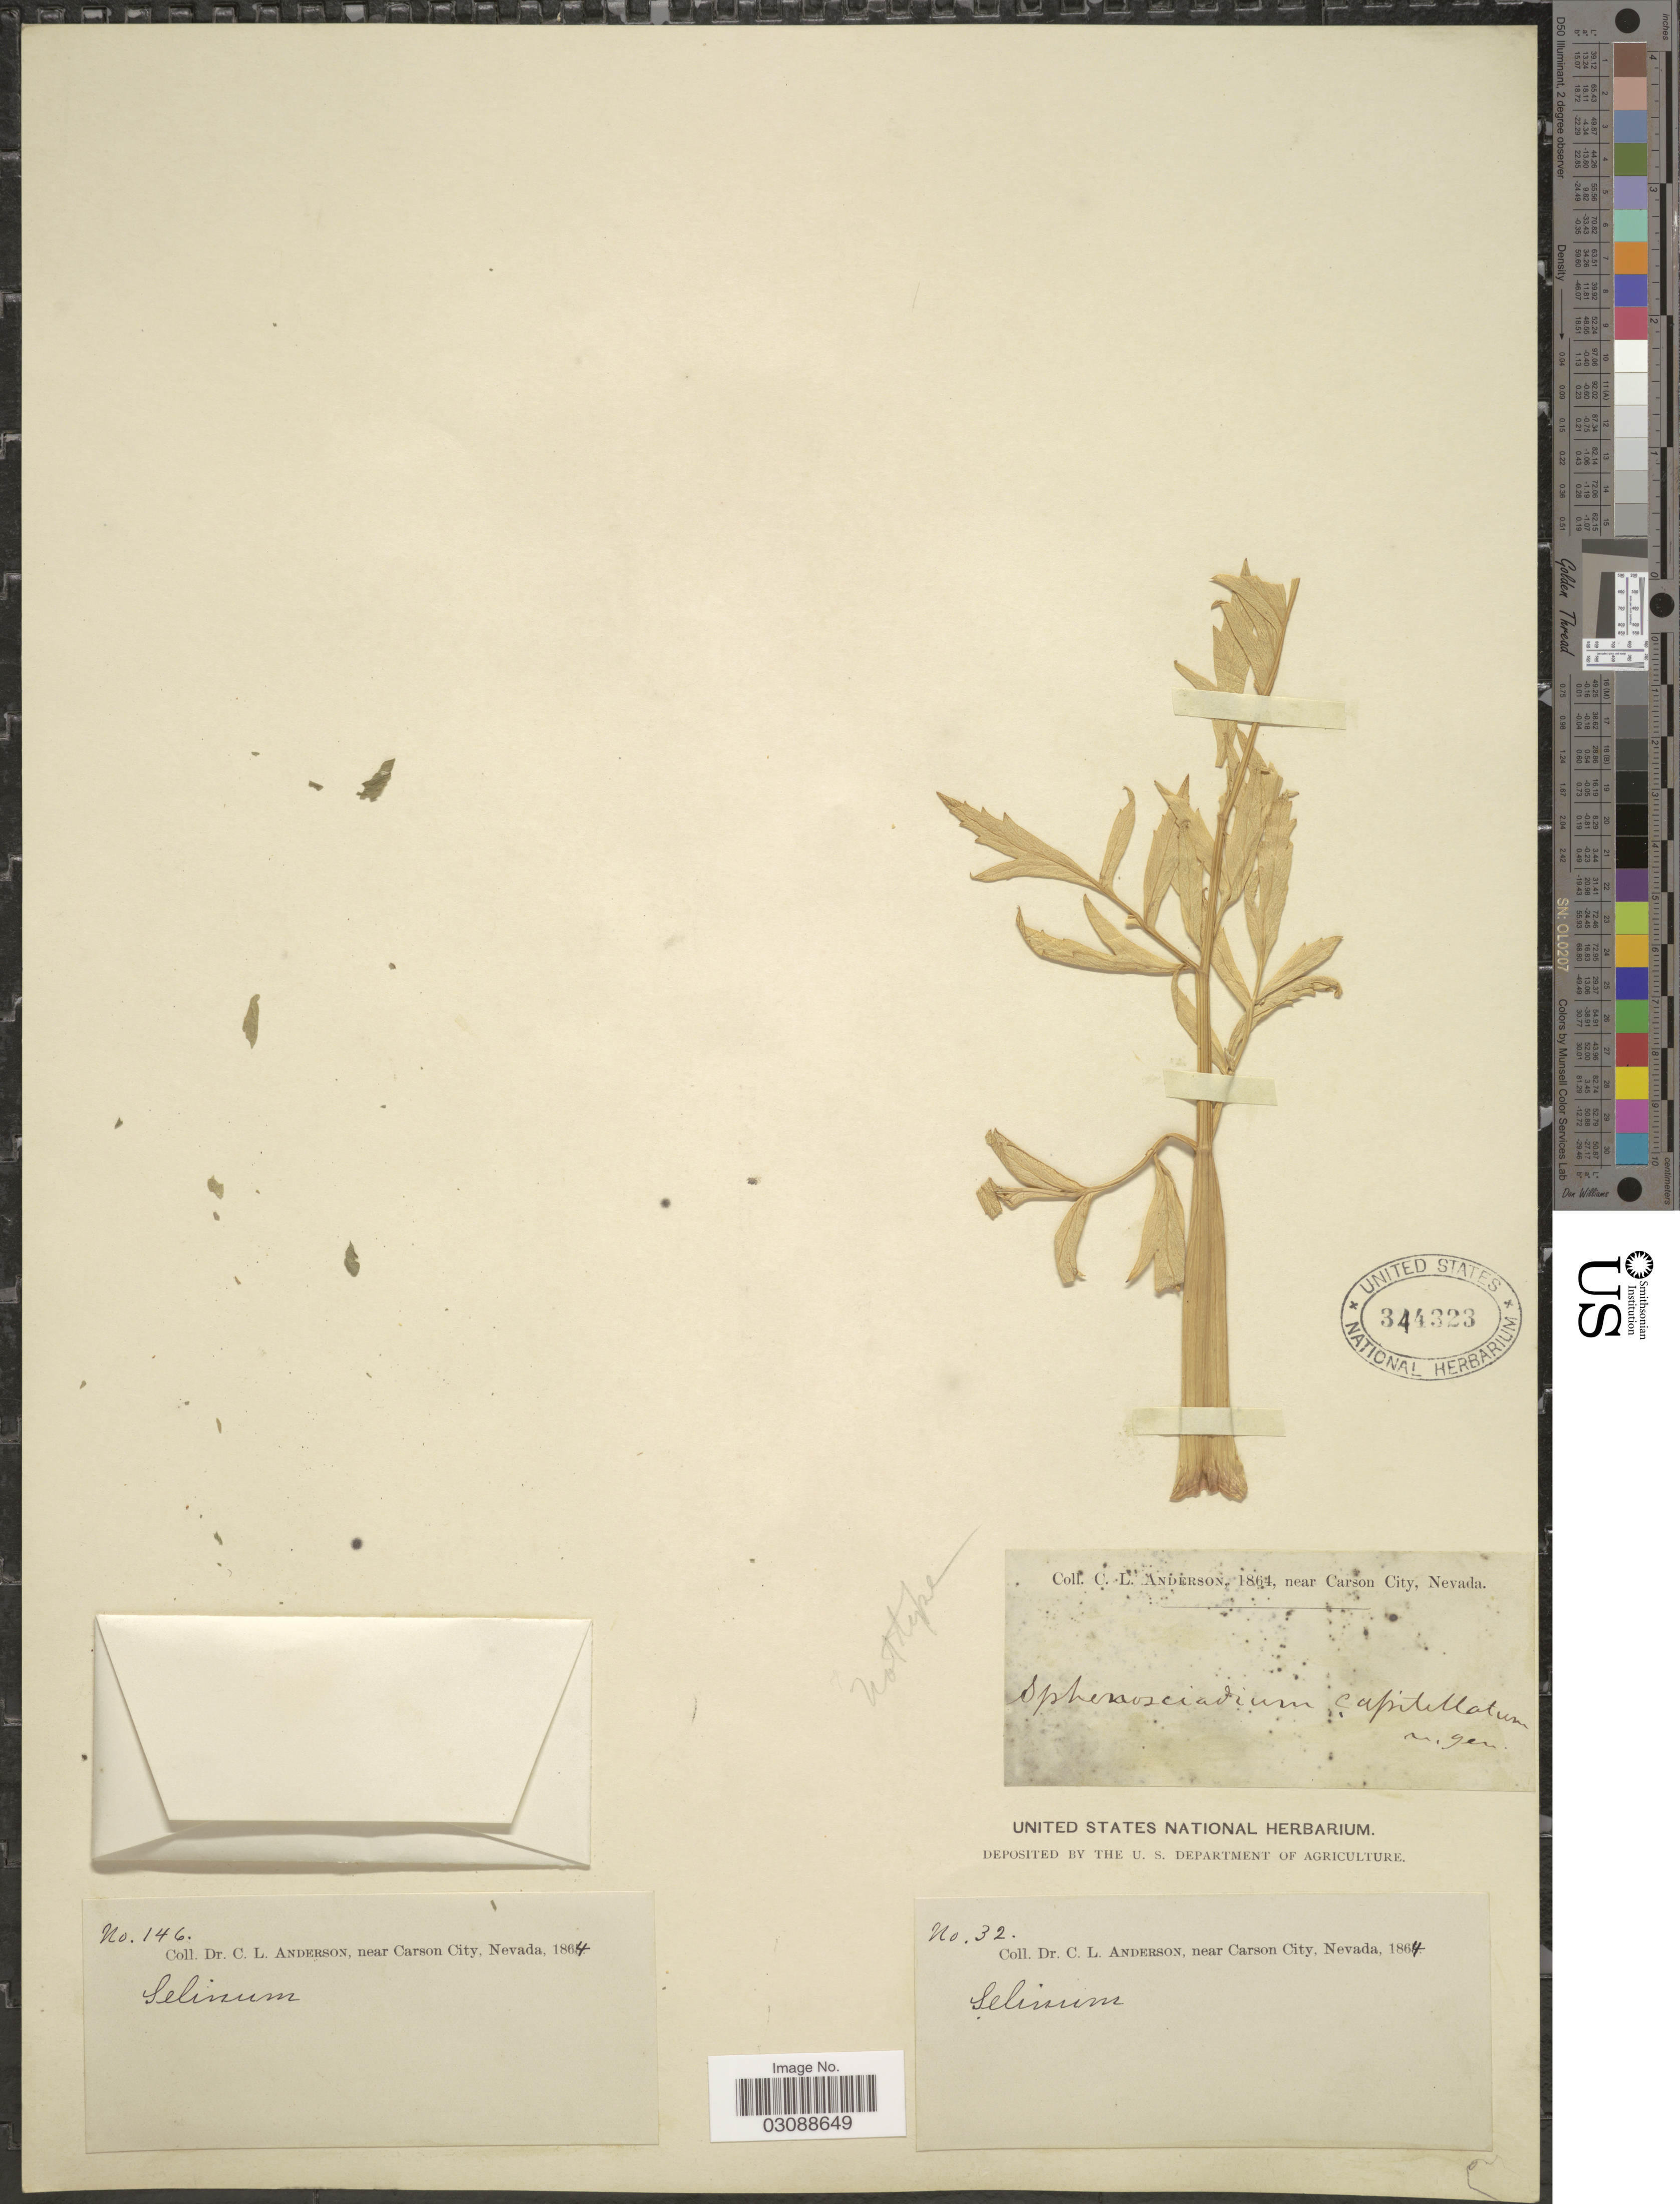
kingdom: Plantae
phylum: Tracheophyta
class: Magnoliopsida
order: Apiales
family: Apiaceae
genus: Sphenosciadium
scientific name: Sphenosciadium capitellatum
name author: A. Gray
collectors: C. L. Anderson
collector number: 146/32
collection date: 1864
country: United States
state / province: Nevada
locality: Near Carson City.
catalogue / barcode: US 344323